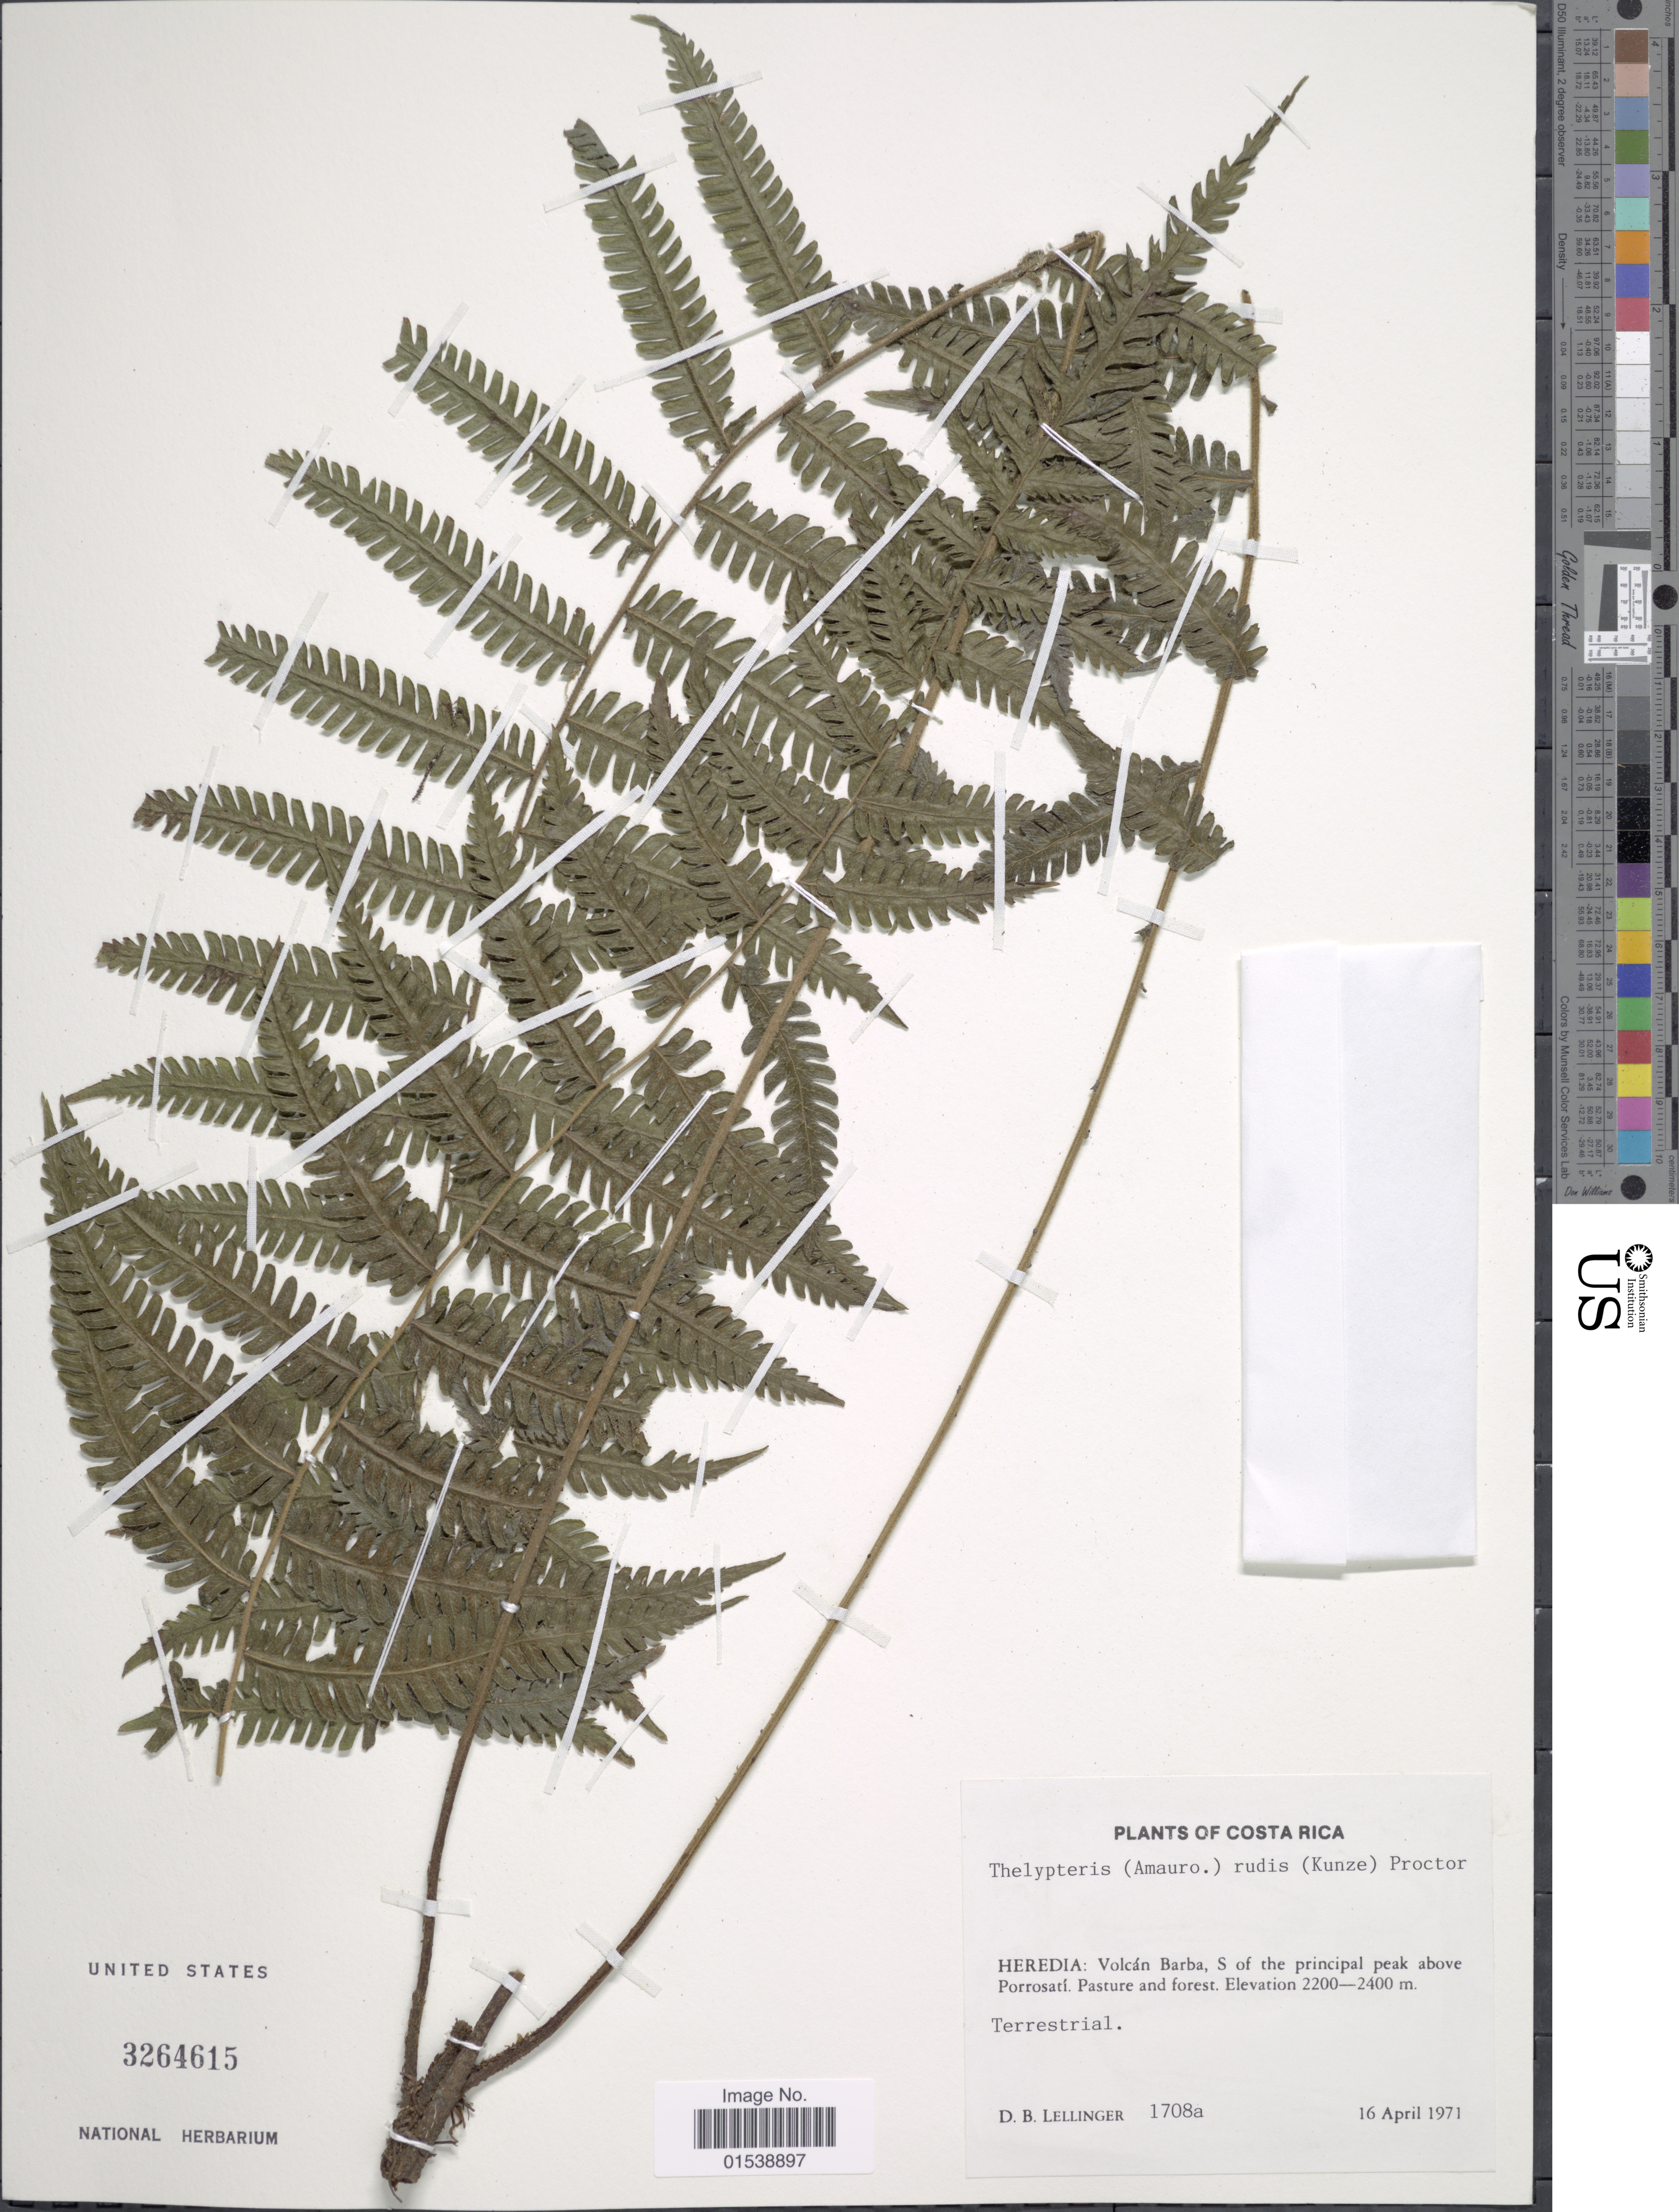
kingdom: Plantae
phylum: Tracheophyta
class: Polypodiopsida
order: Polypodiales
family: Thelypteridaceae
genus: Amauropelta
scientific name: Amauropelta rudis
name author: (Kunze) Pic. Serm.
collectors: D. B. Lellinger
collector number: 1708a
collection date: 1971-04-16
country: Costa Rica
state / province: Heredia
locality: Heredia: Volcan Barba, S of the principal peak above Porrosati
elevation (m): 2200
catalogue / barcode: US 3264615